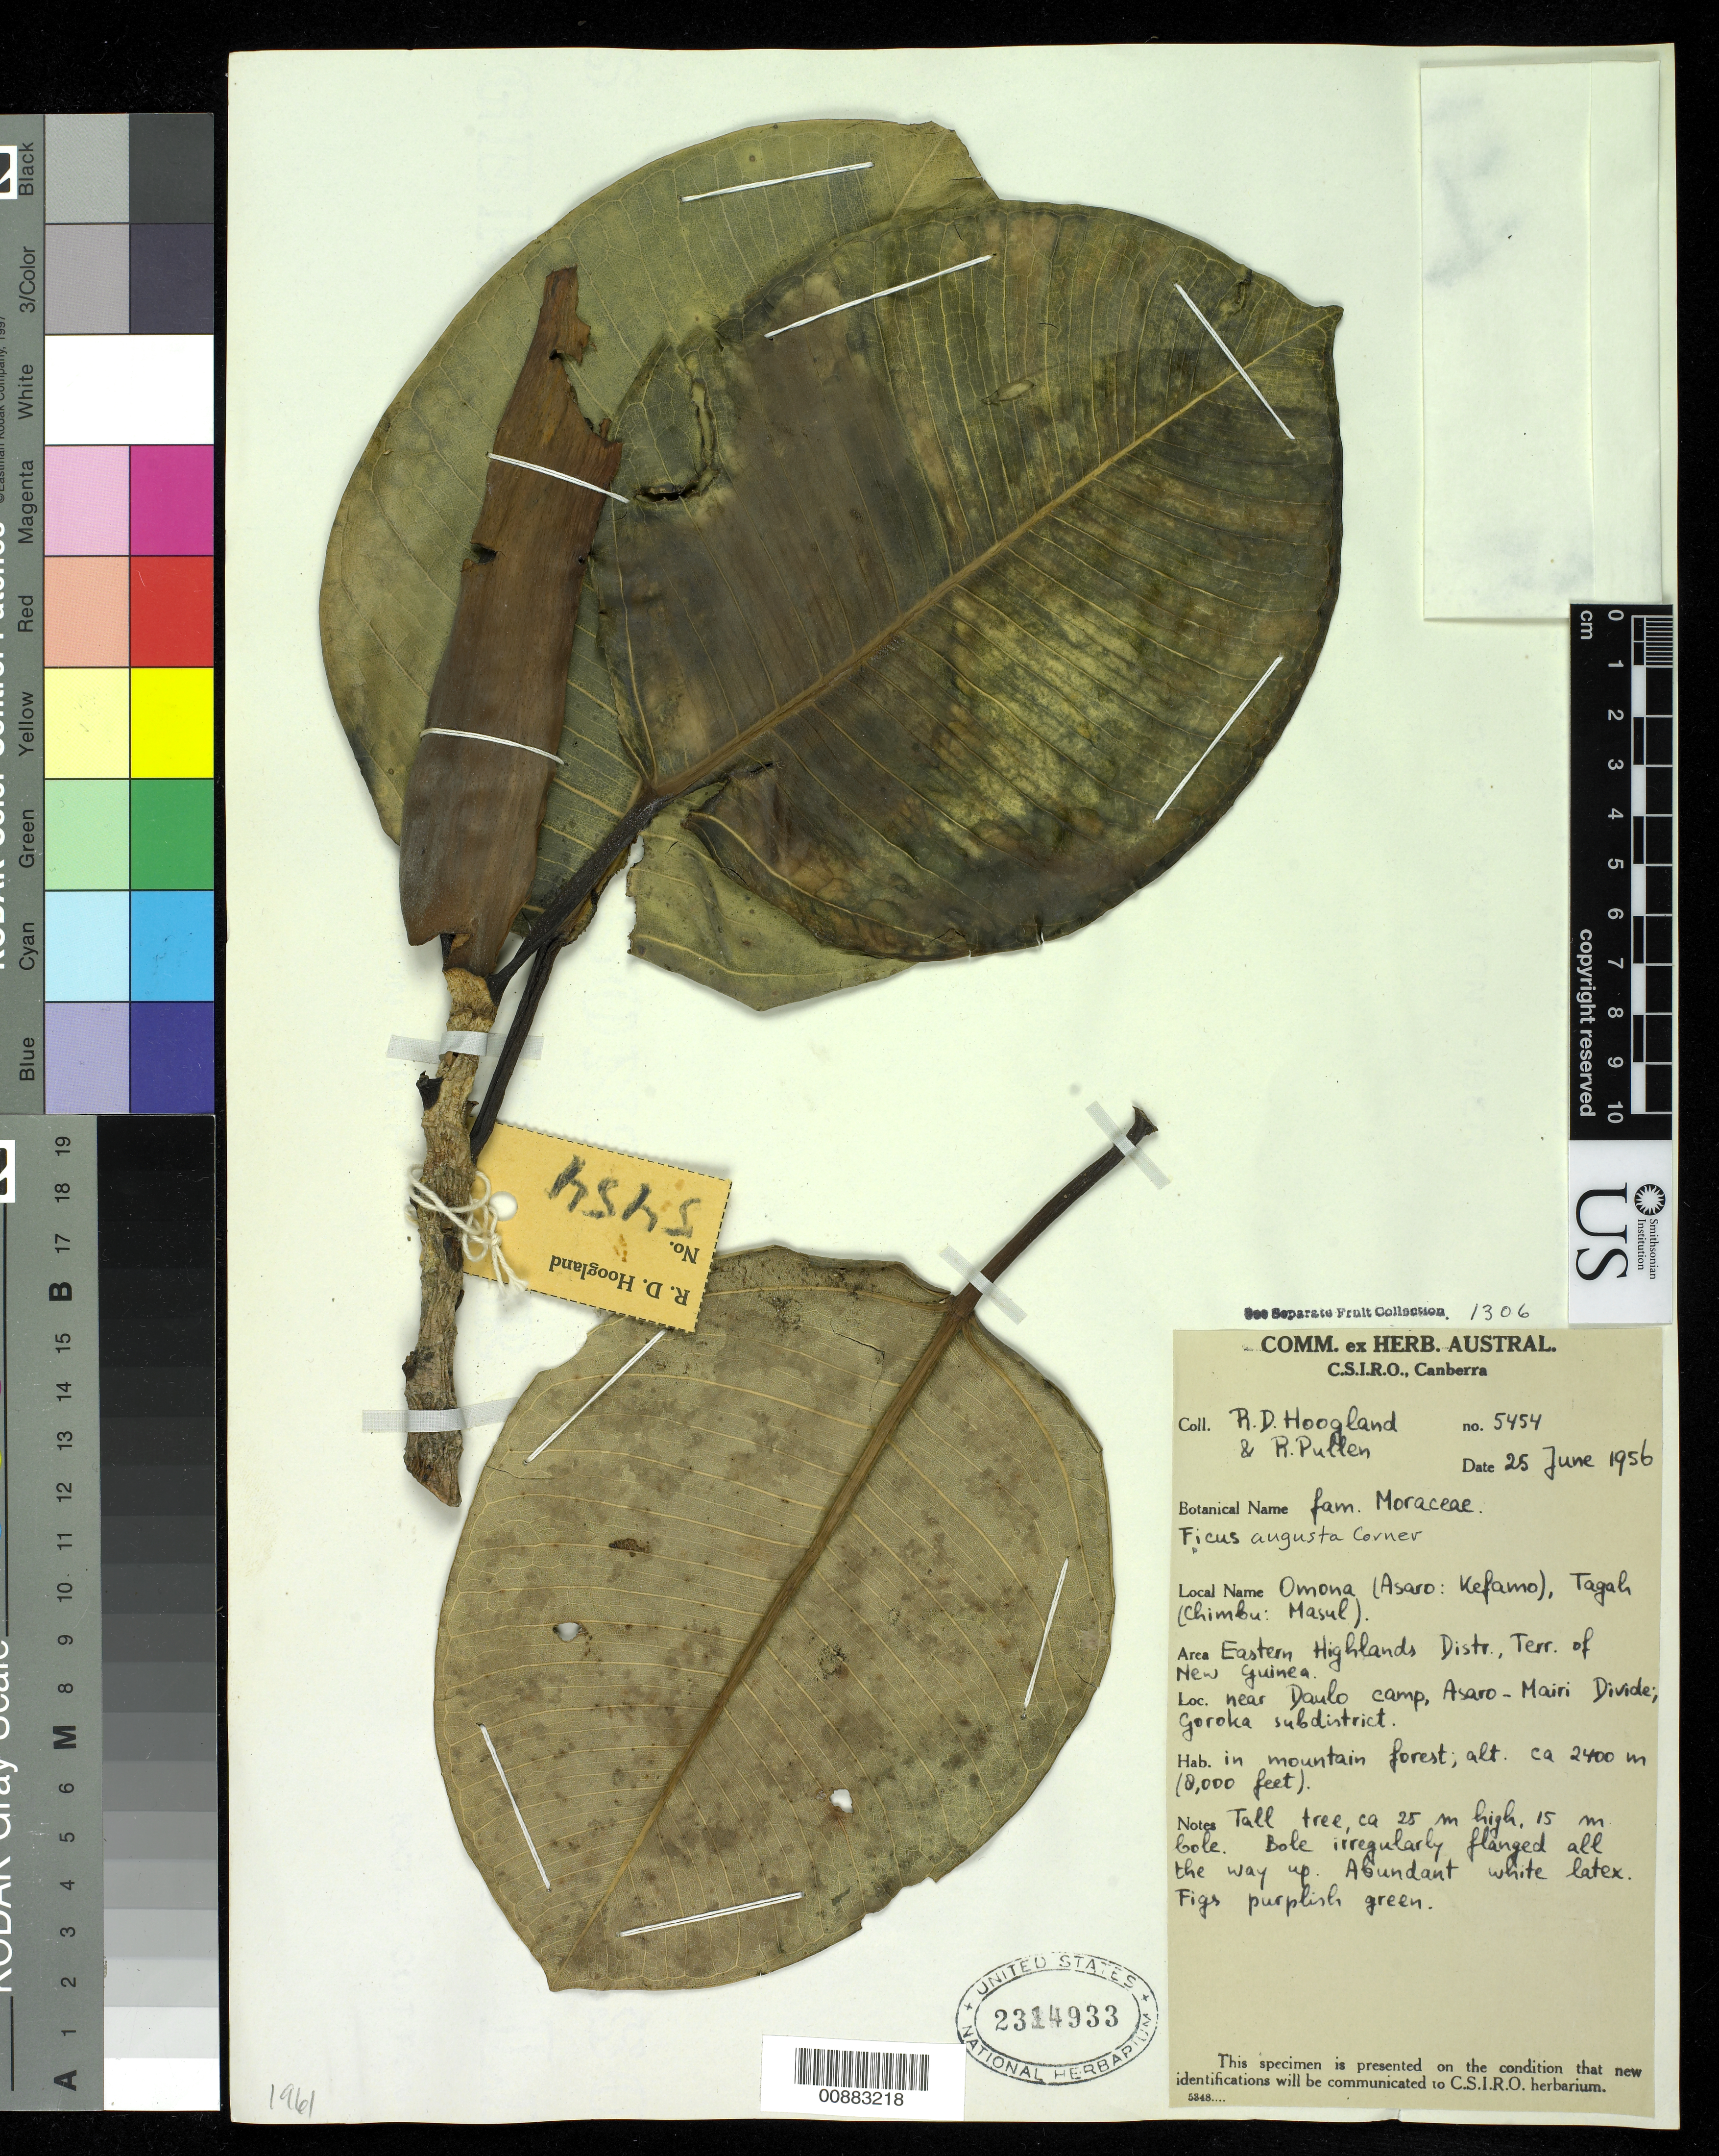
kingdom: Plantae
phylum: Tracheophyta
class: Magnoliopsida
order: Rosales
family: Moraceae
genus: Ficus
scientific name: Ficus augusta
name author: Corner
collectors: R. D. Hoogland & R. Pullen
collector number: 5454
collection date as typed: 25 Jun 1956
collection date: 1956-06-25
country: Papua New Guinea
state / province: Eastern Highlands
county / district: Goroka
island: New Guinea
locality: Near Daulo camp, Asaro-Mairi Divide; Goroka subdistrict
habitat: Mountain forest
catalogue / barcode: US 2314933